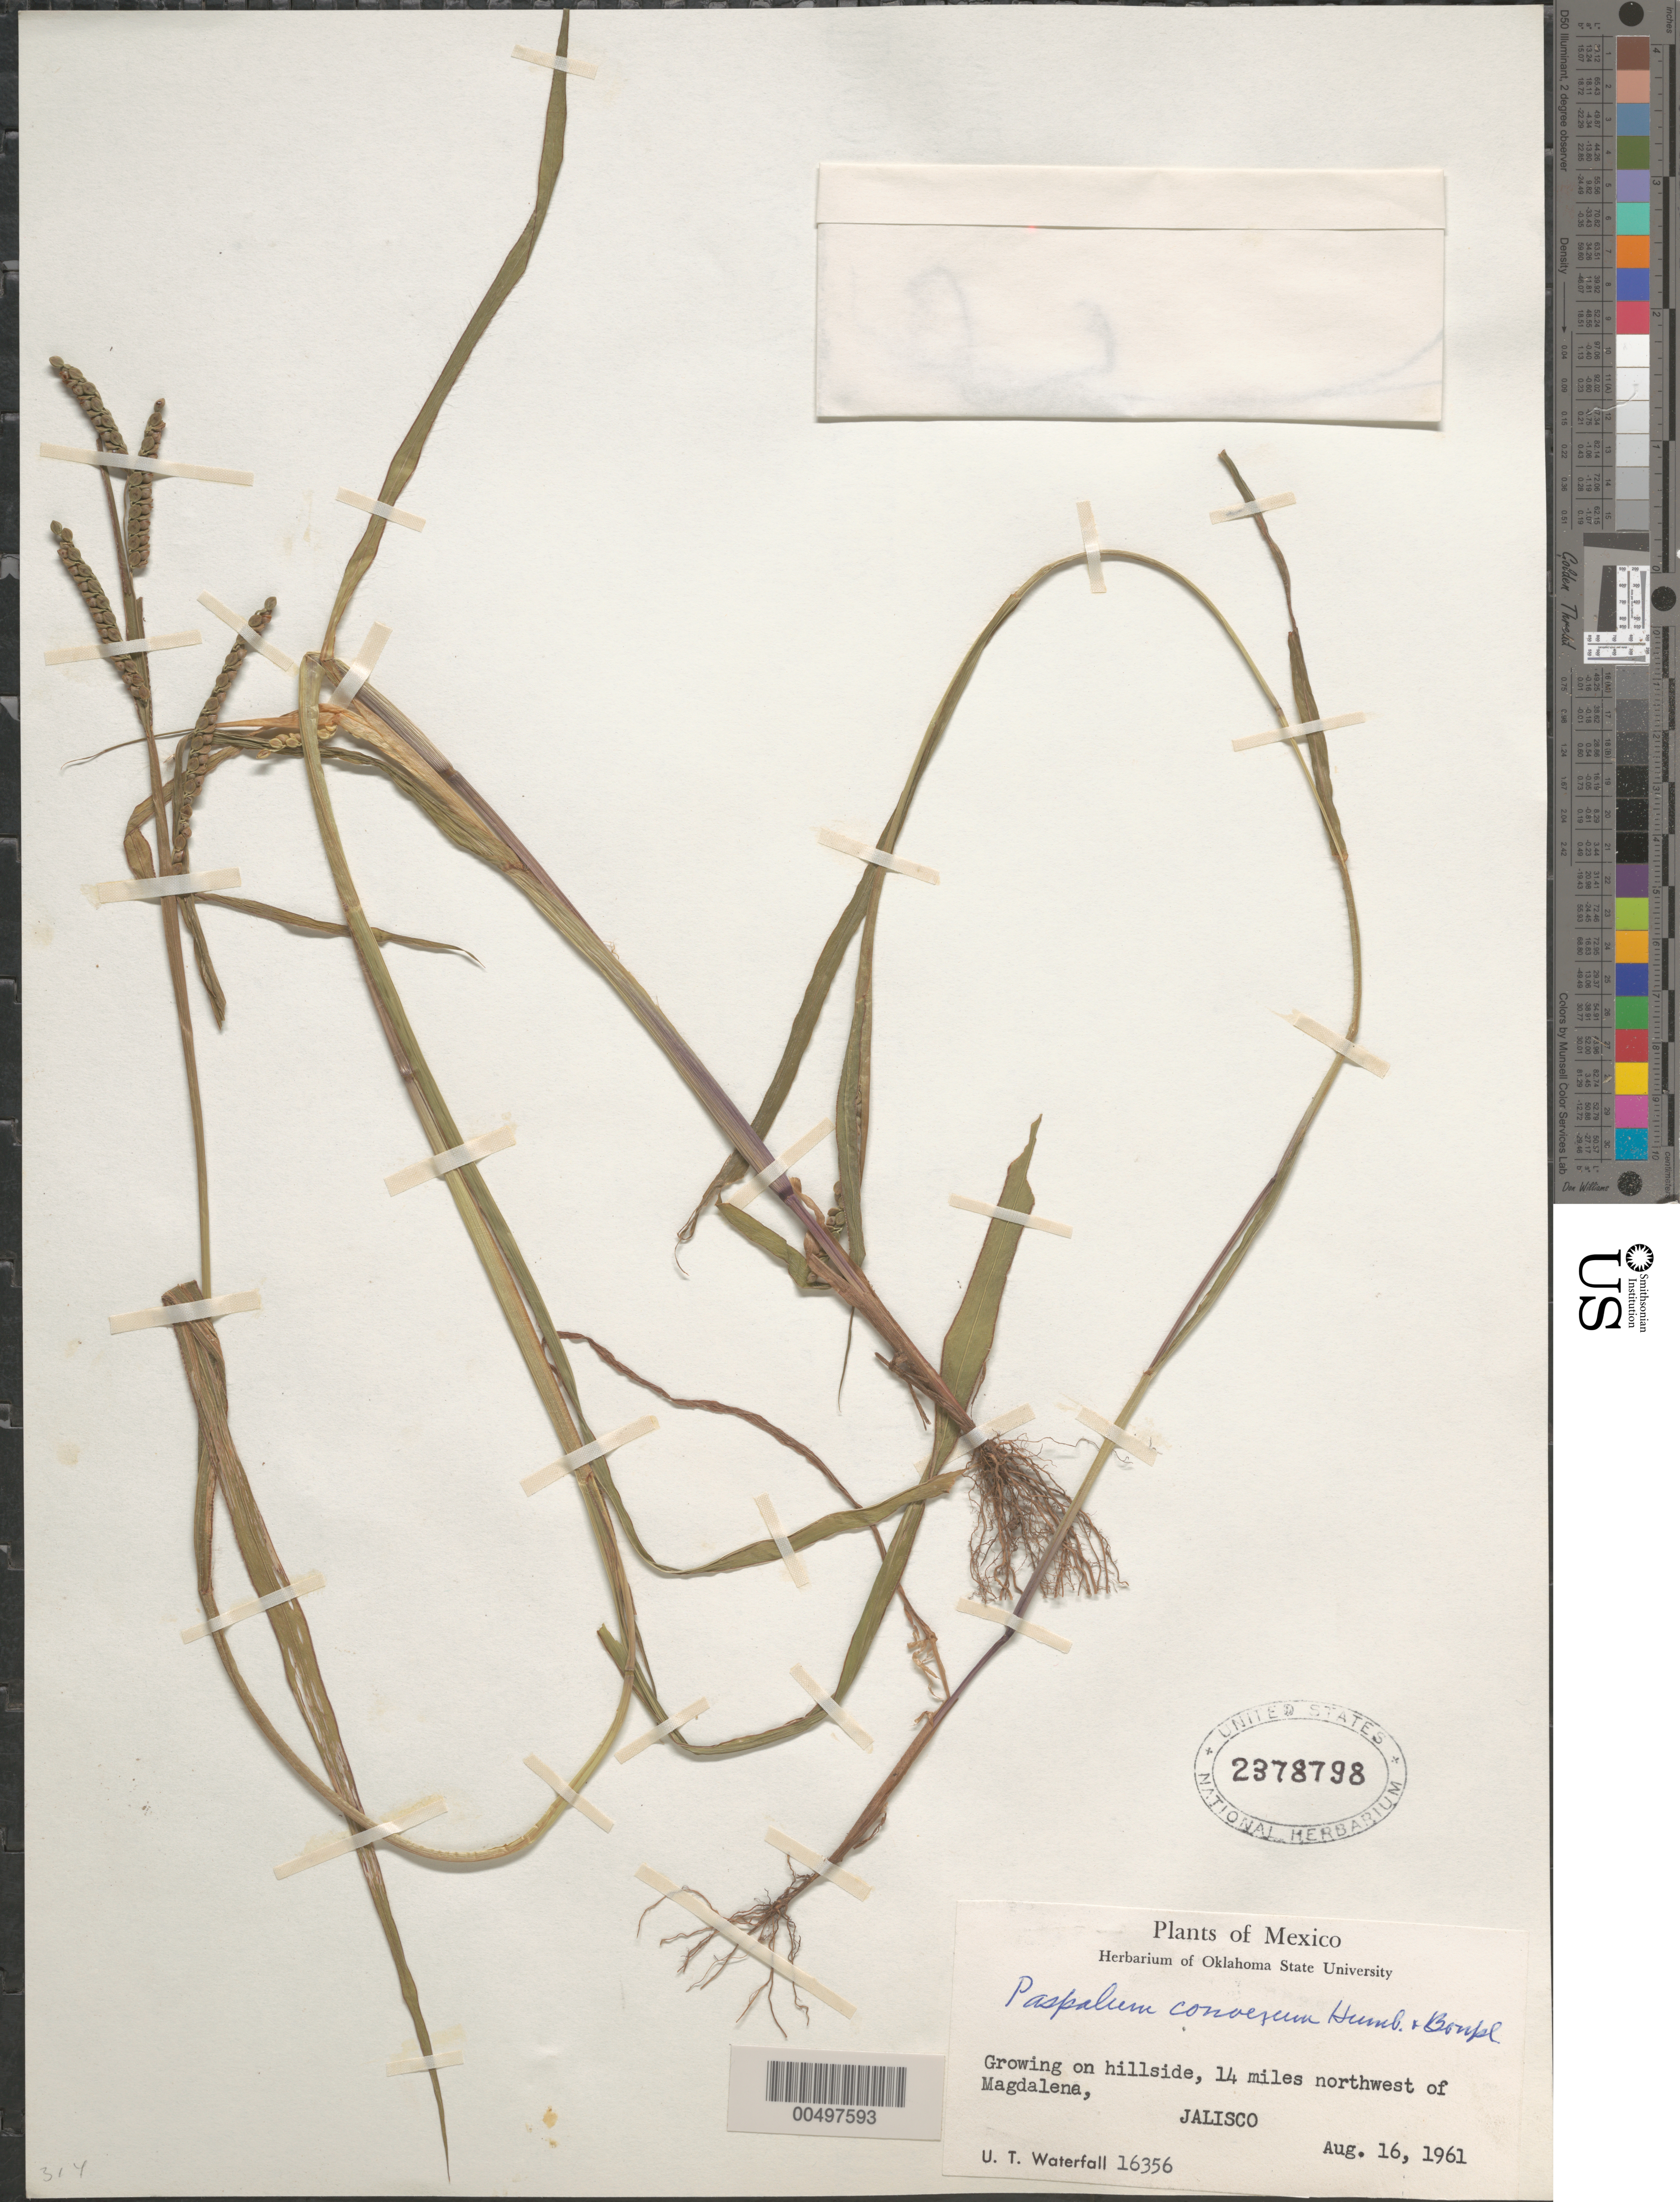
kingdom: Plantae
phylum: Tracheophyta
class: Liliopsida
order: Poales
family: Poaceae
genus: Paspalum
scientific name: Paspalum convexum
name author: Humb. & Bonpl. ex Flüggé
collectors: U. T. Waterfall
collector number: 16356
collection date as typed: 16 Aug 1961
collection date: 1961-08-16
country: Mexico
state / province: Jalisco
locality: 14 mi NW of Magdalena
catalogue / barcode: US 2378798